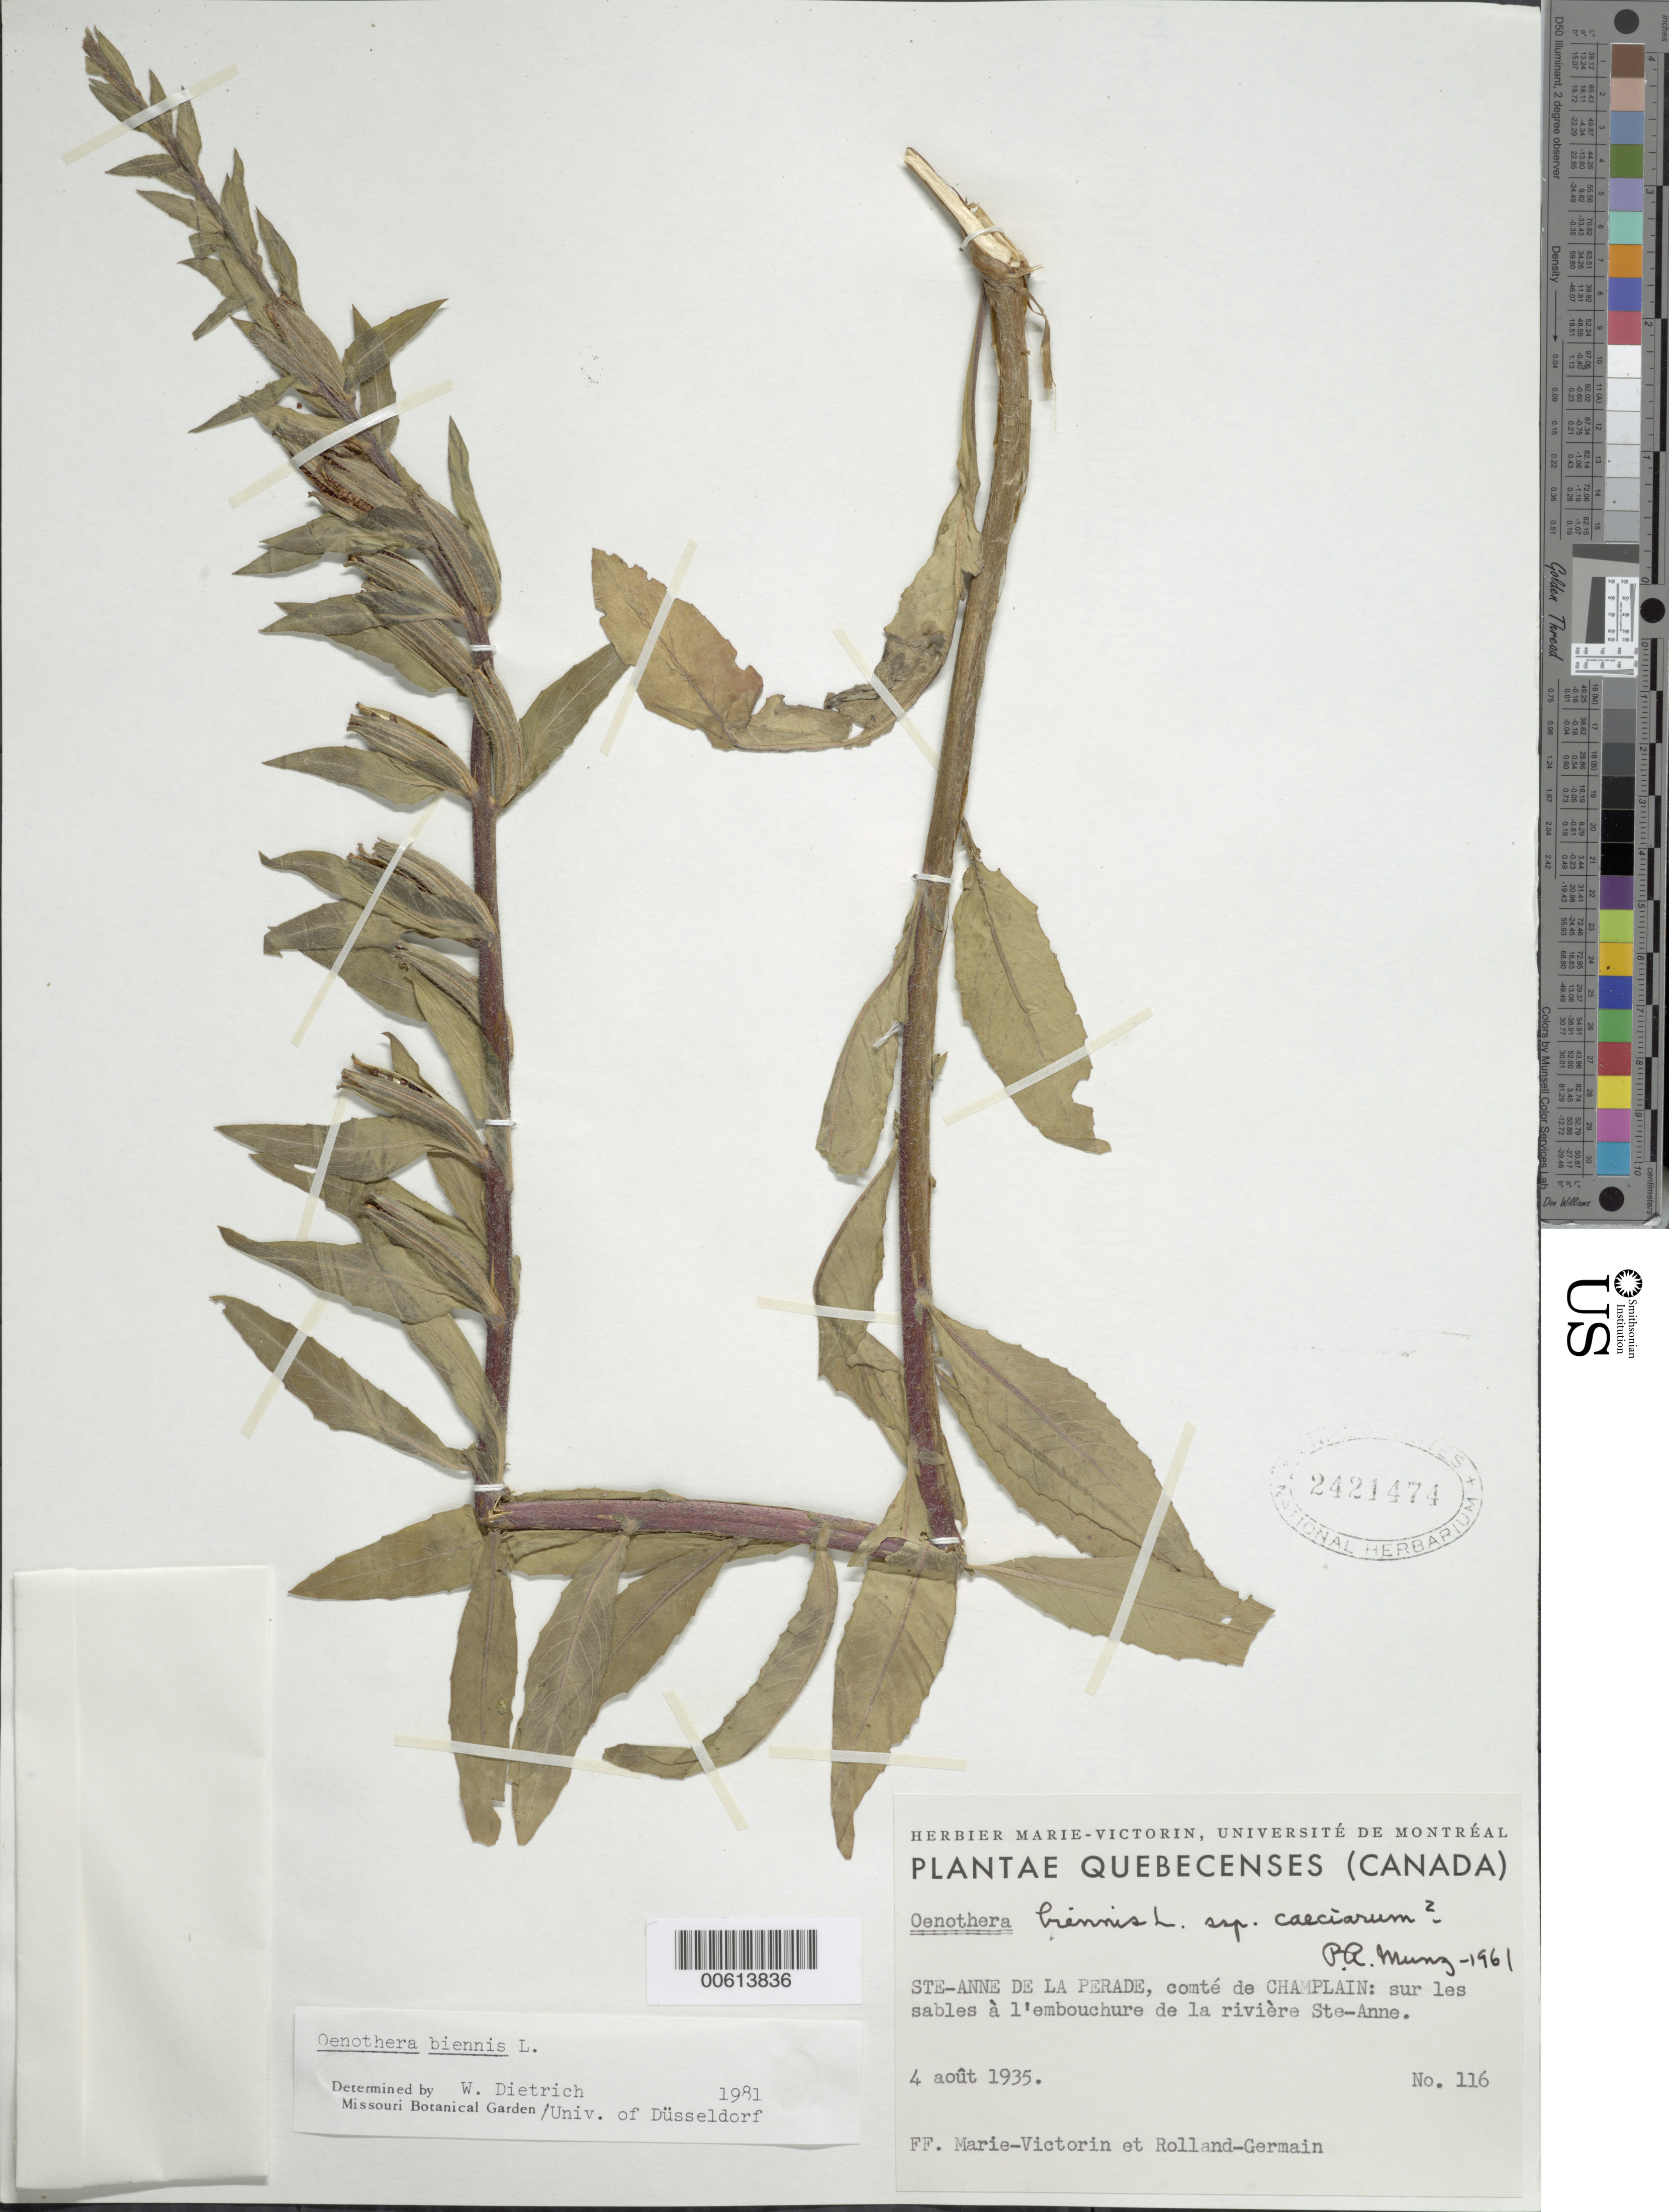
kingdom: Plantae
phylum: Tracheophyta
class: Magnoliopsida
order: Myrtales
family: Onagraceae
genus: Oenothera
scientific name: Oenothera biennis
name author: L.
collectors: Fr. Marie-Victorin & Rolland-Germain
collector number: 116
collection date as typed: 04 Aug 1935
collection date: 1935-08-04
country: Canada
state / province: Quebec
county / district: Champlain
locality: Ste Anne de La Perade, comte de Champlain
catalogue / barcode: US 2421474